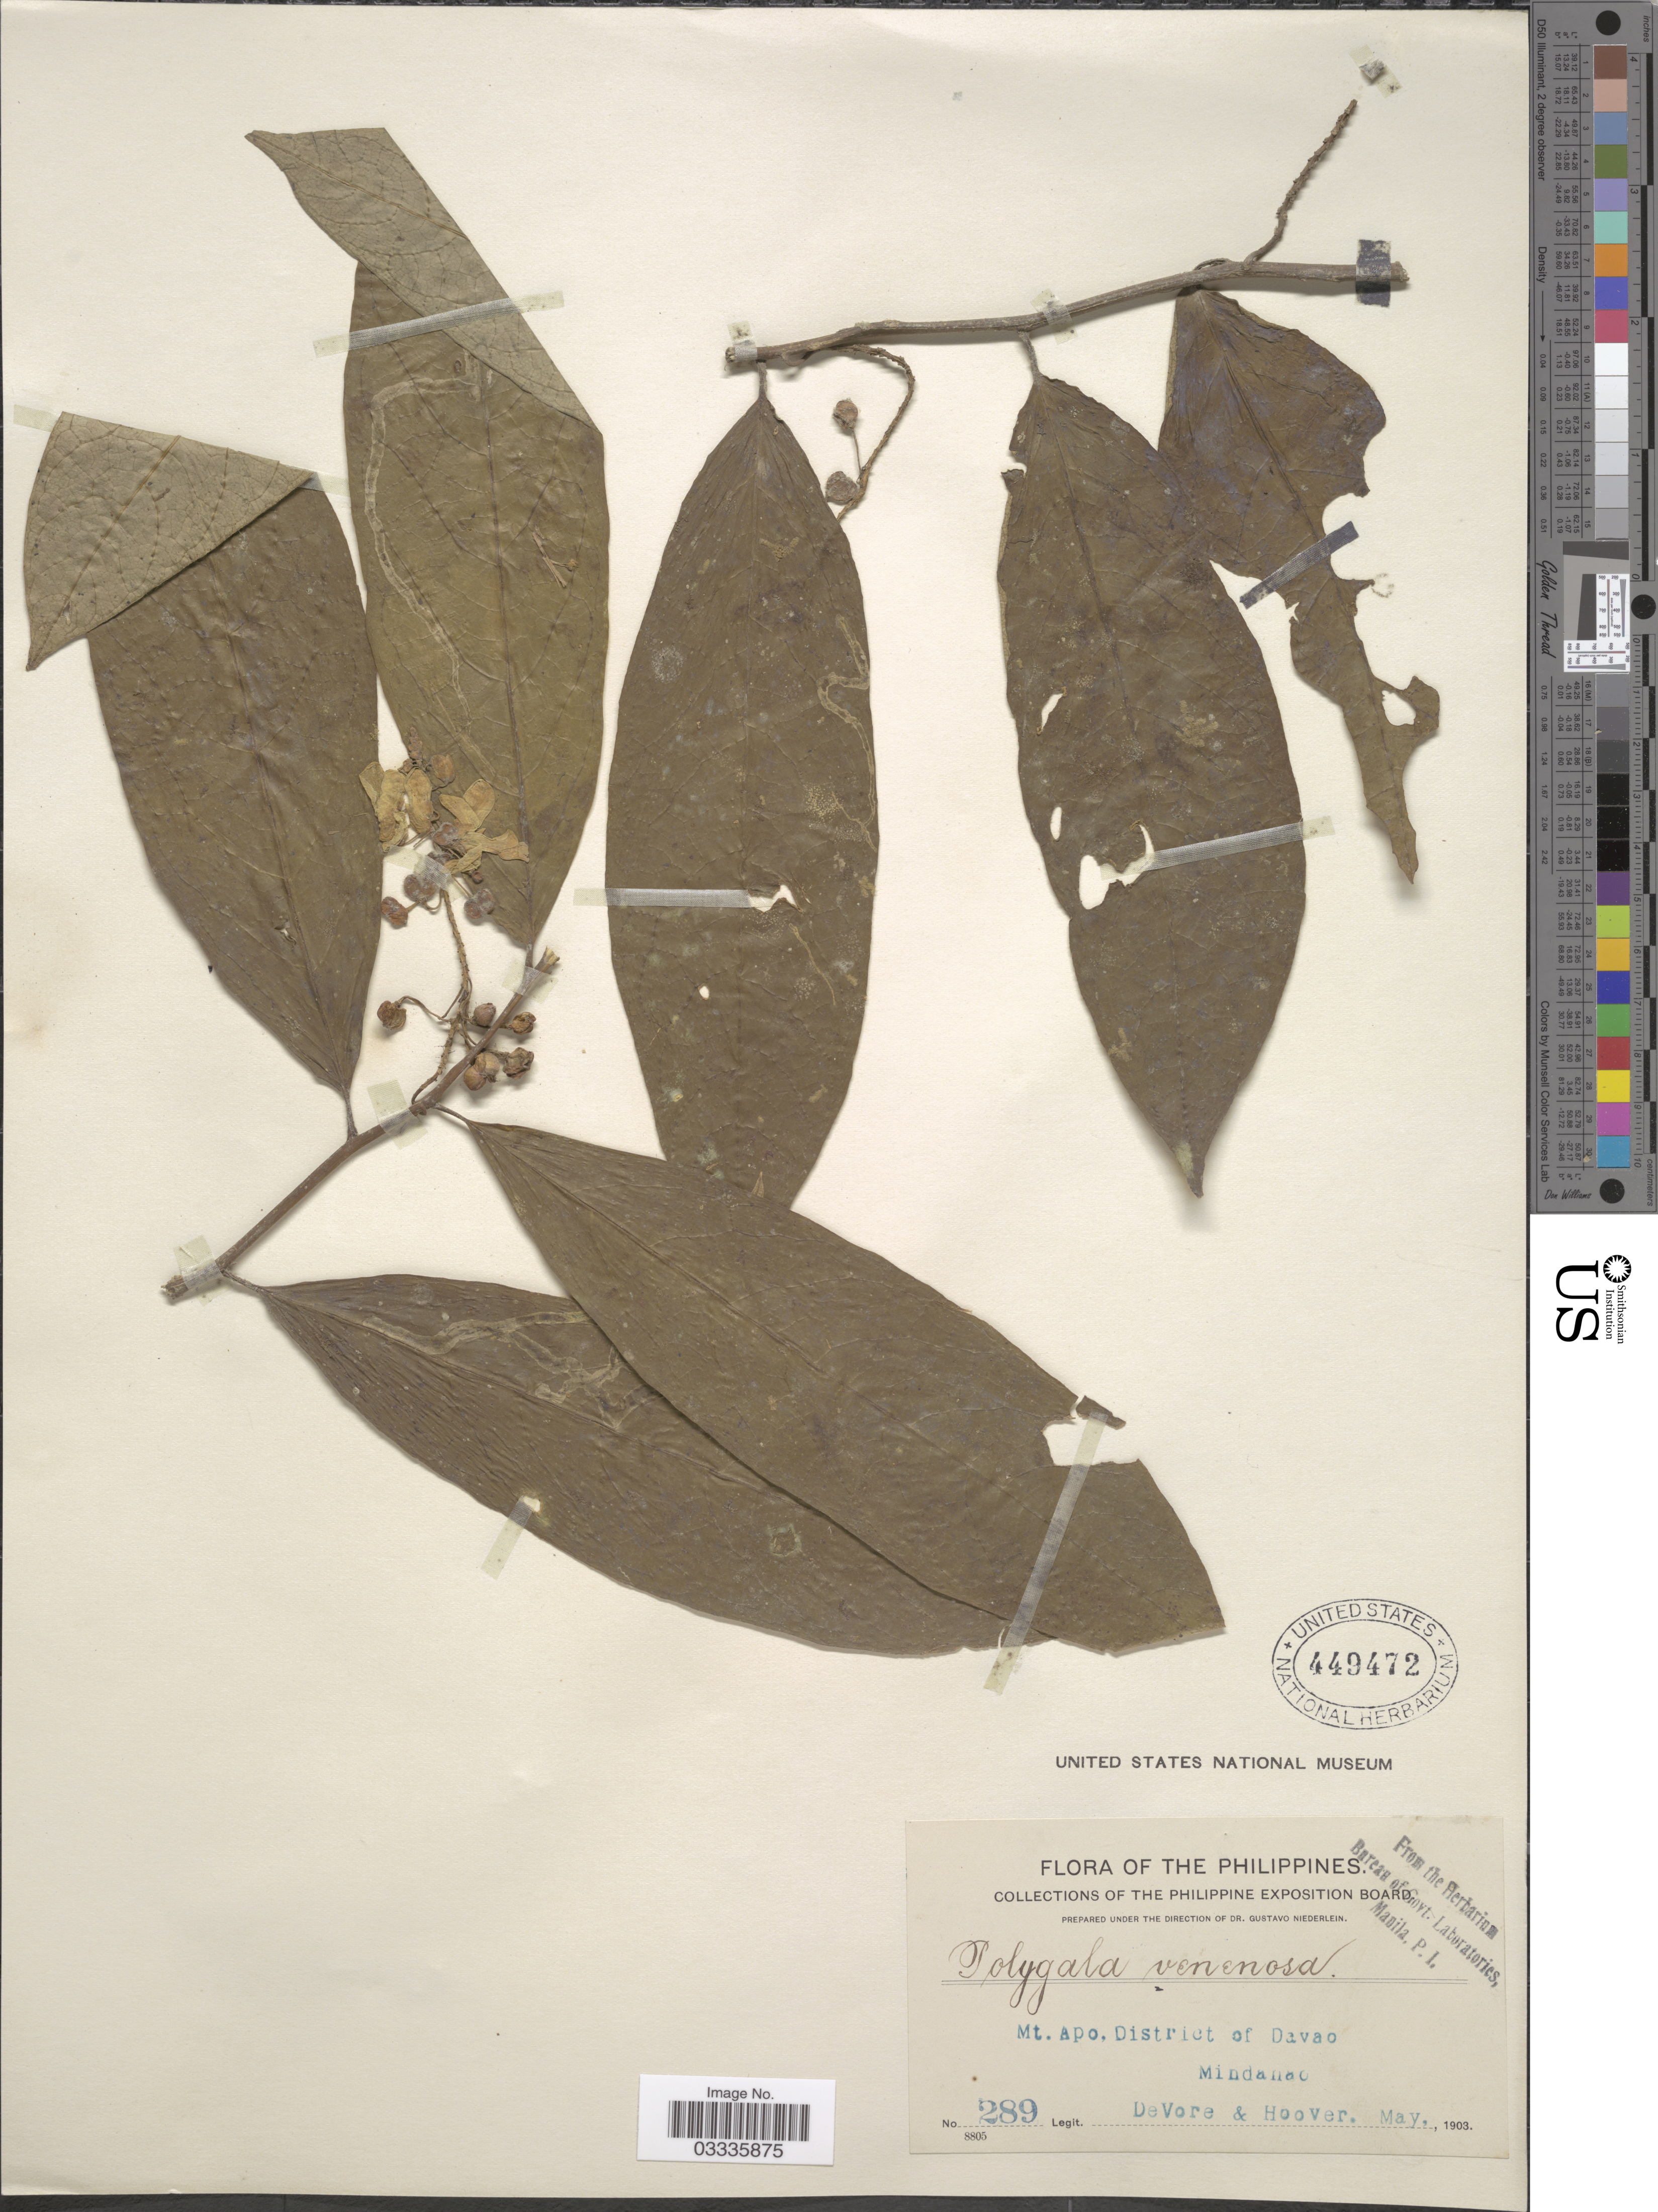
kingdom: Plantae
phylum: Tracheophyta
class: Magnoliopsida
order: Fabales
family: Polygalaceae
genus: Polygala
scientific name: Polygala venenosa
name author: Juss. ex Poir.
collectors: B. F. DeVore & -- Hoover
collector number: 289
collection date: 1903-05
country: Philippines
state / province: Davao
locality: Mt. Apo, District of Davao. Mindanao.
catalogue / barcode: US 449472